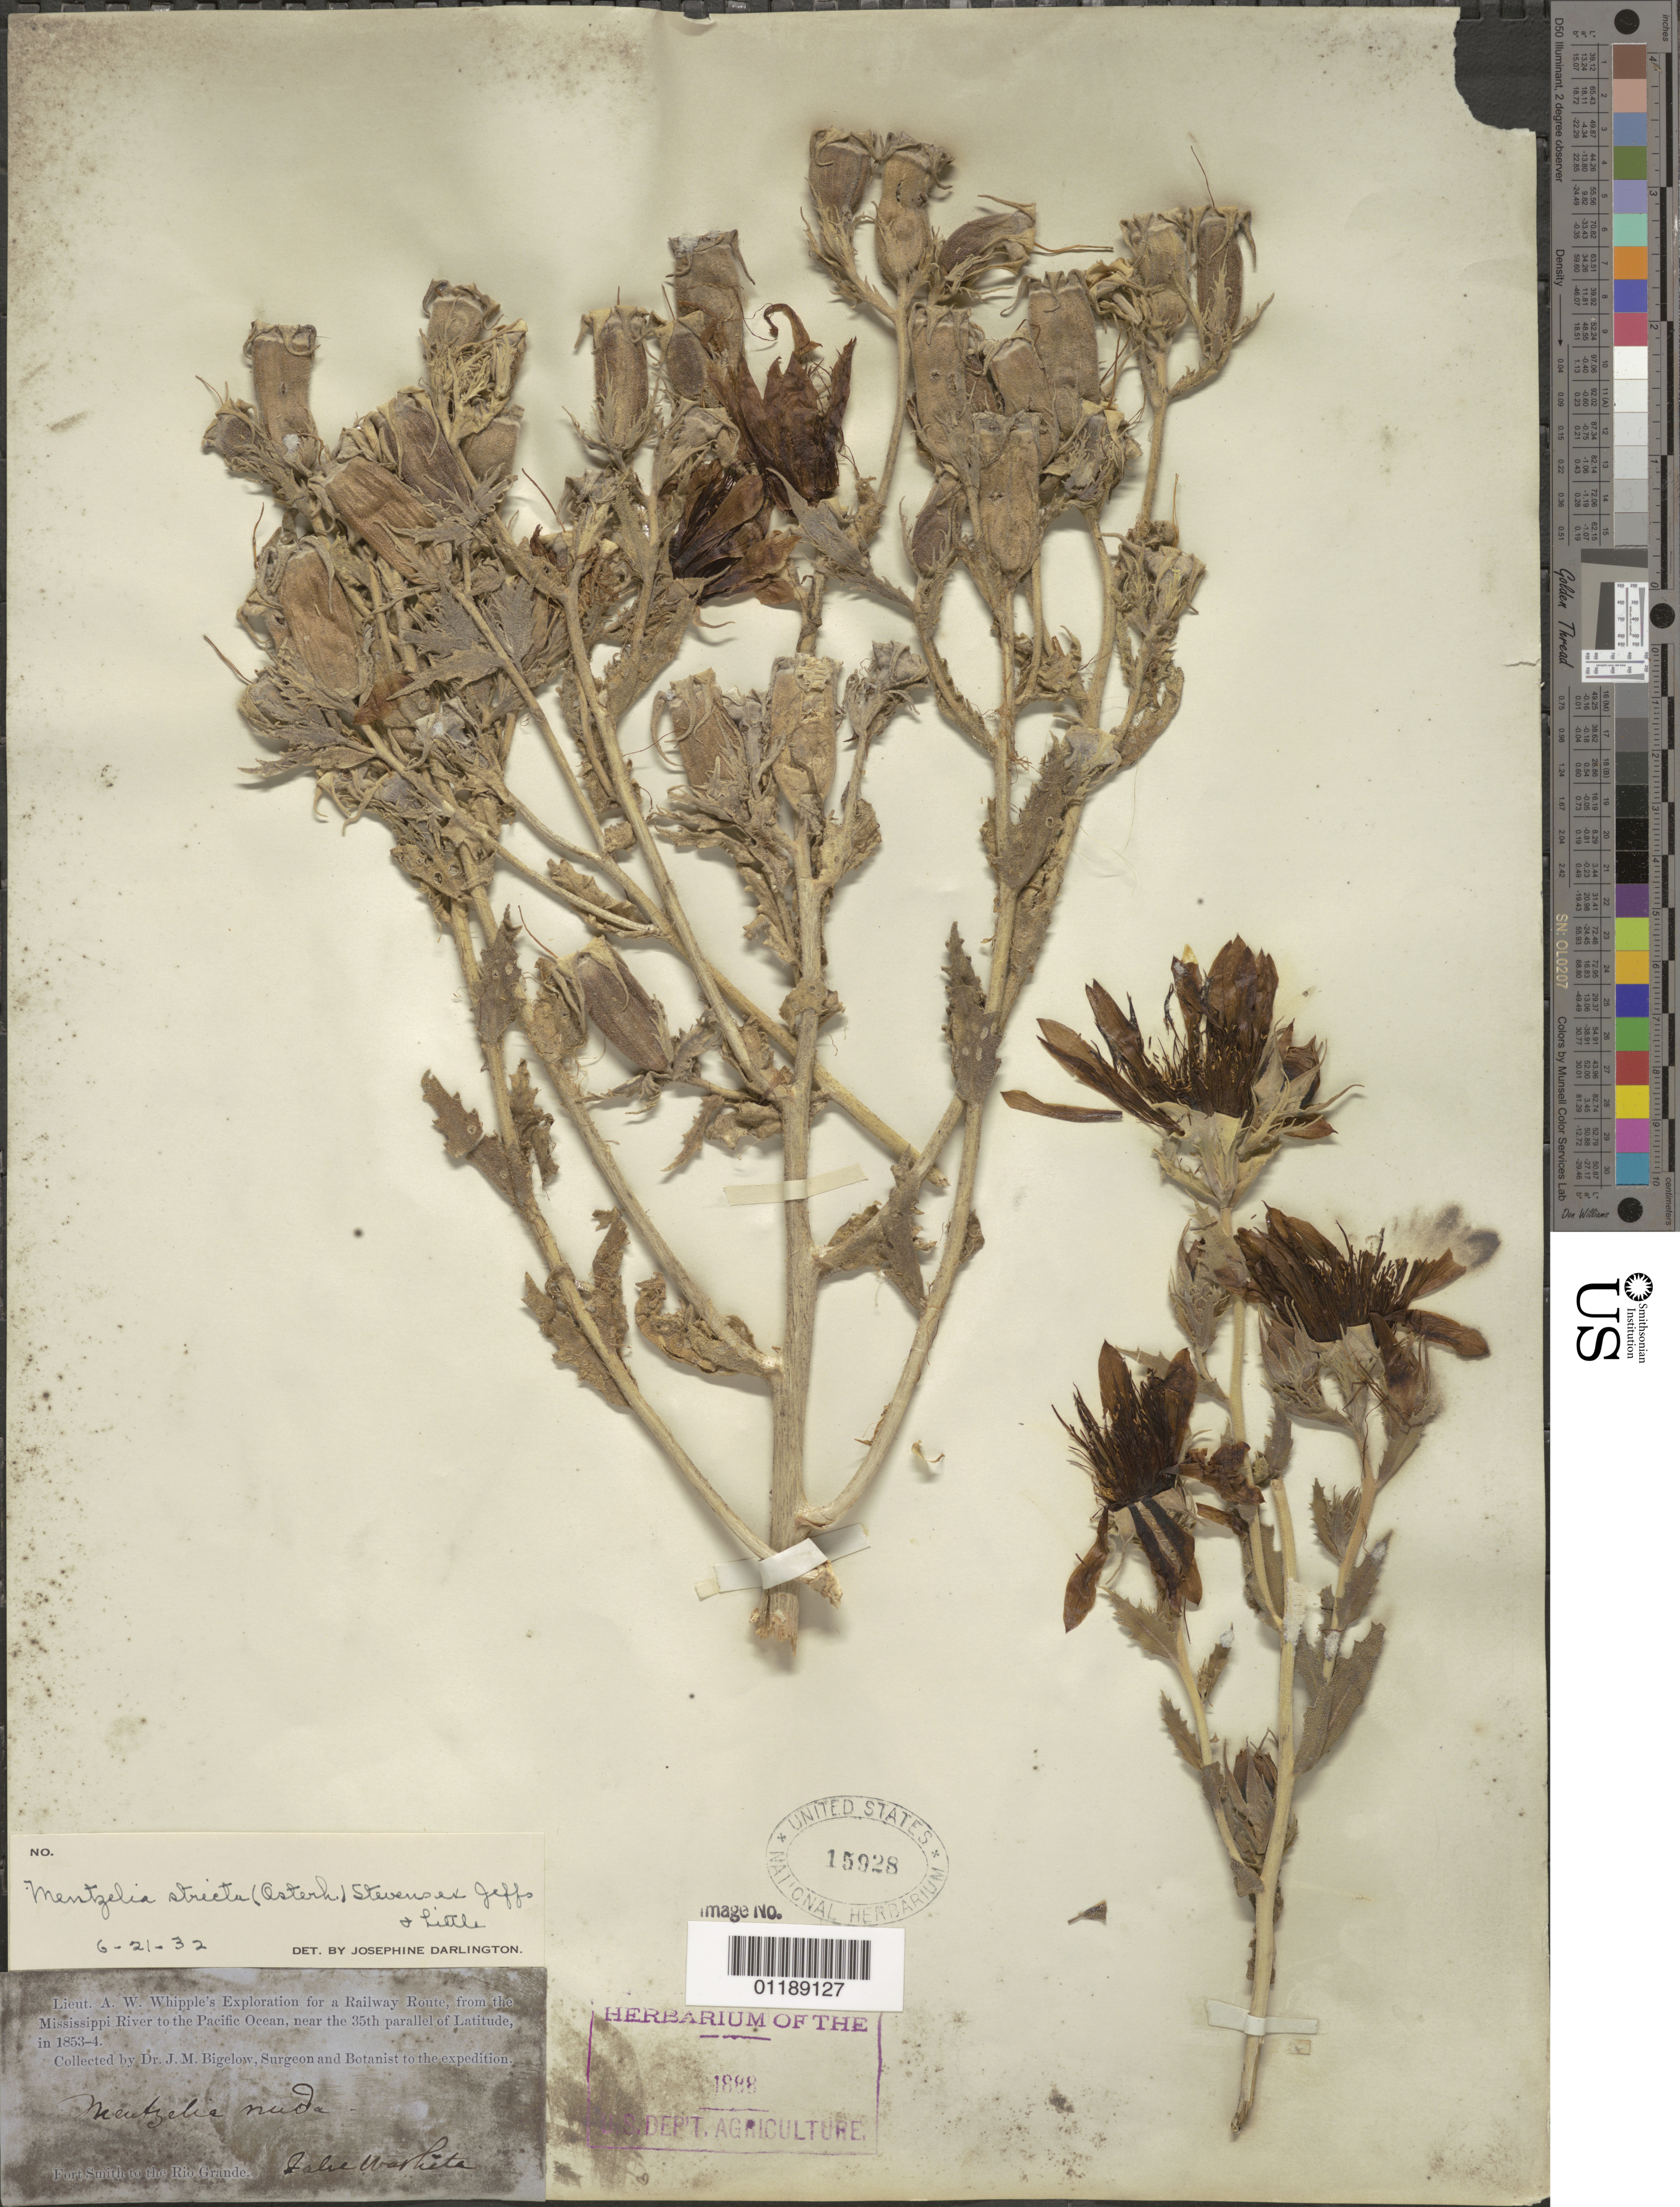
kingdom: Plantae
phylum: Tracheophyta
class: Magnoliopsida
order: Cornales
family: Loasaceae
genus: Mentzelia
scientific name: Mentzelia stricta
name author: (Osterh.) Stevens ex Jeffs & Little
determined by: Darlington, J.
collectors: J. M. Bigelow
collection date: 1853/1854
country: United States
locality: Fort Smith to the Rio Grande. False Washita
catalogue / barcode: US 15928